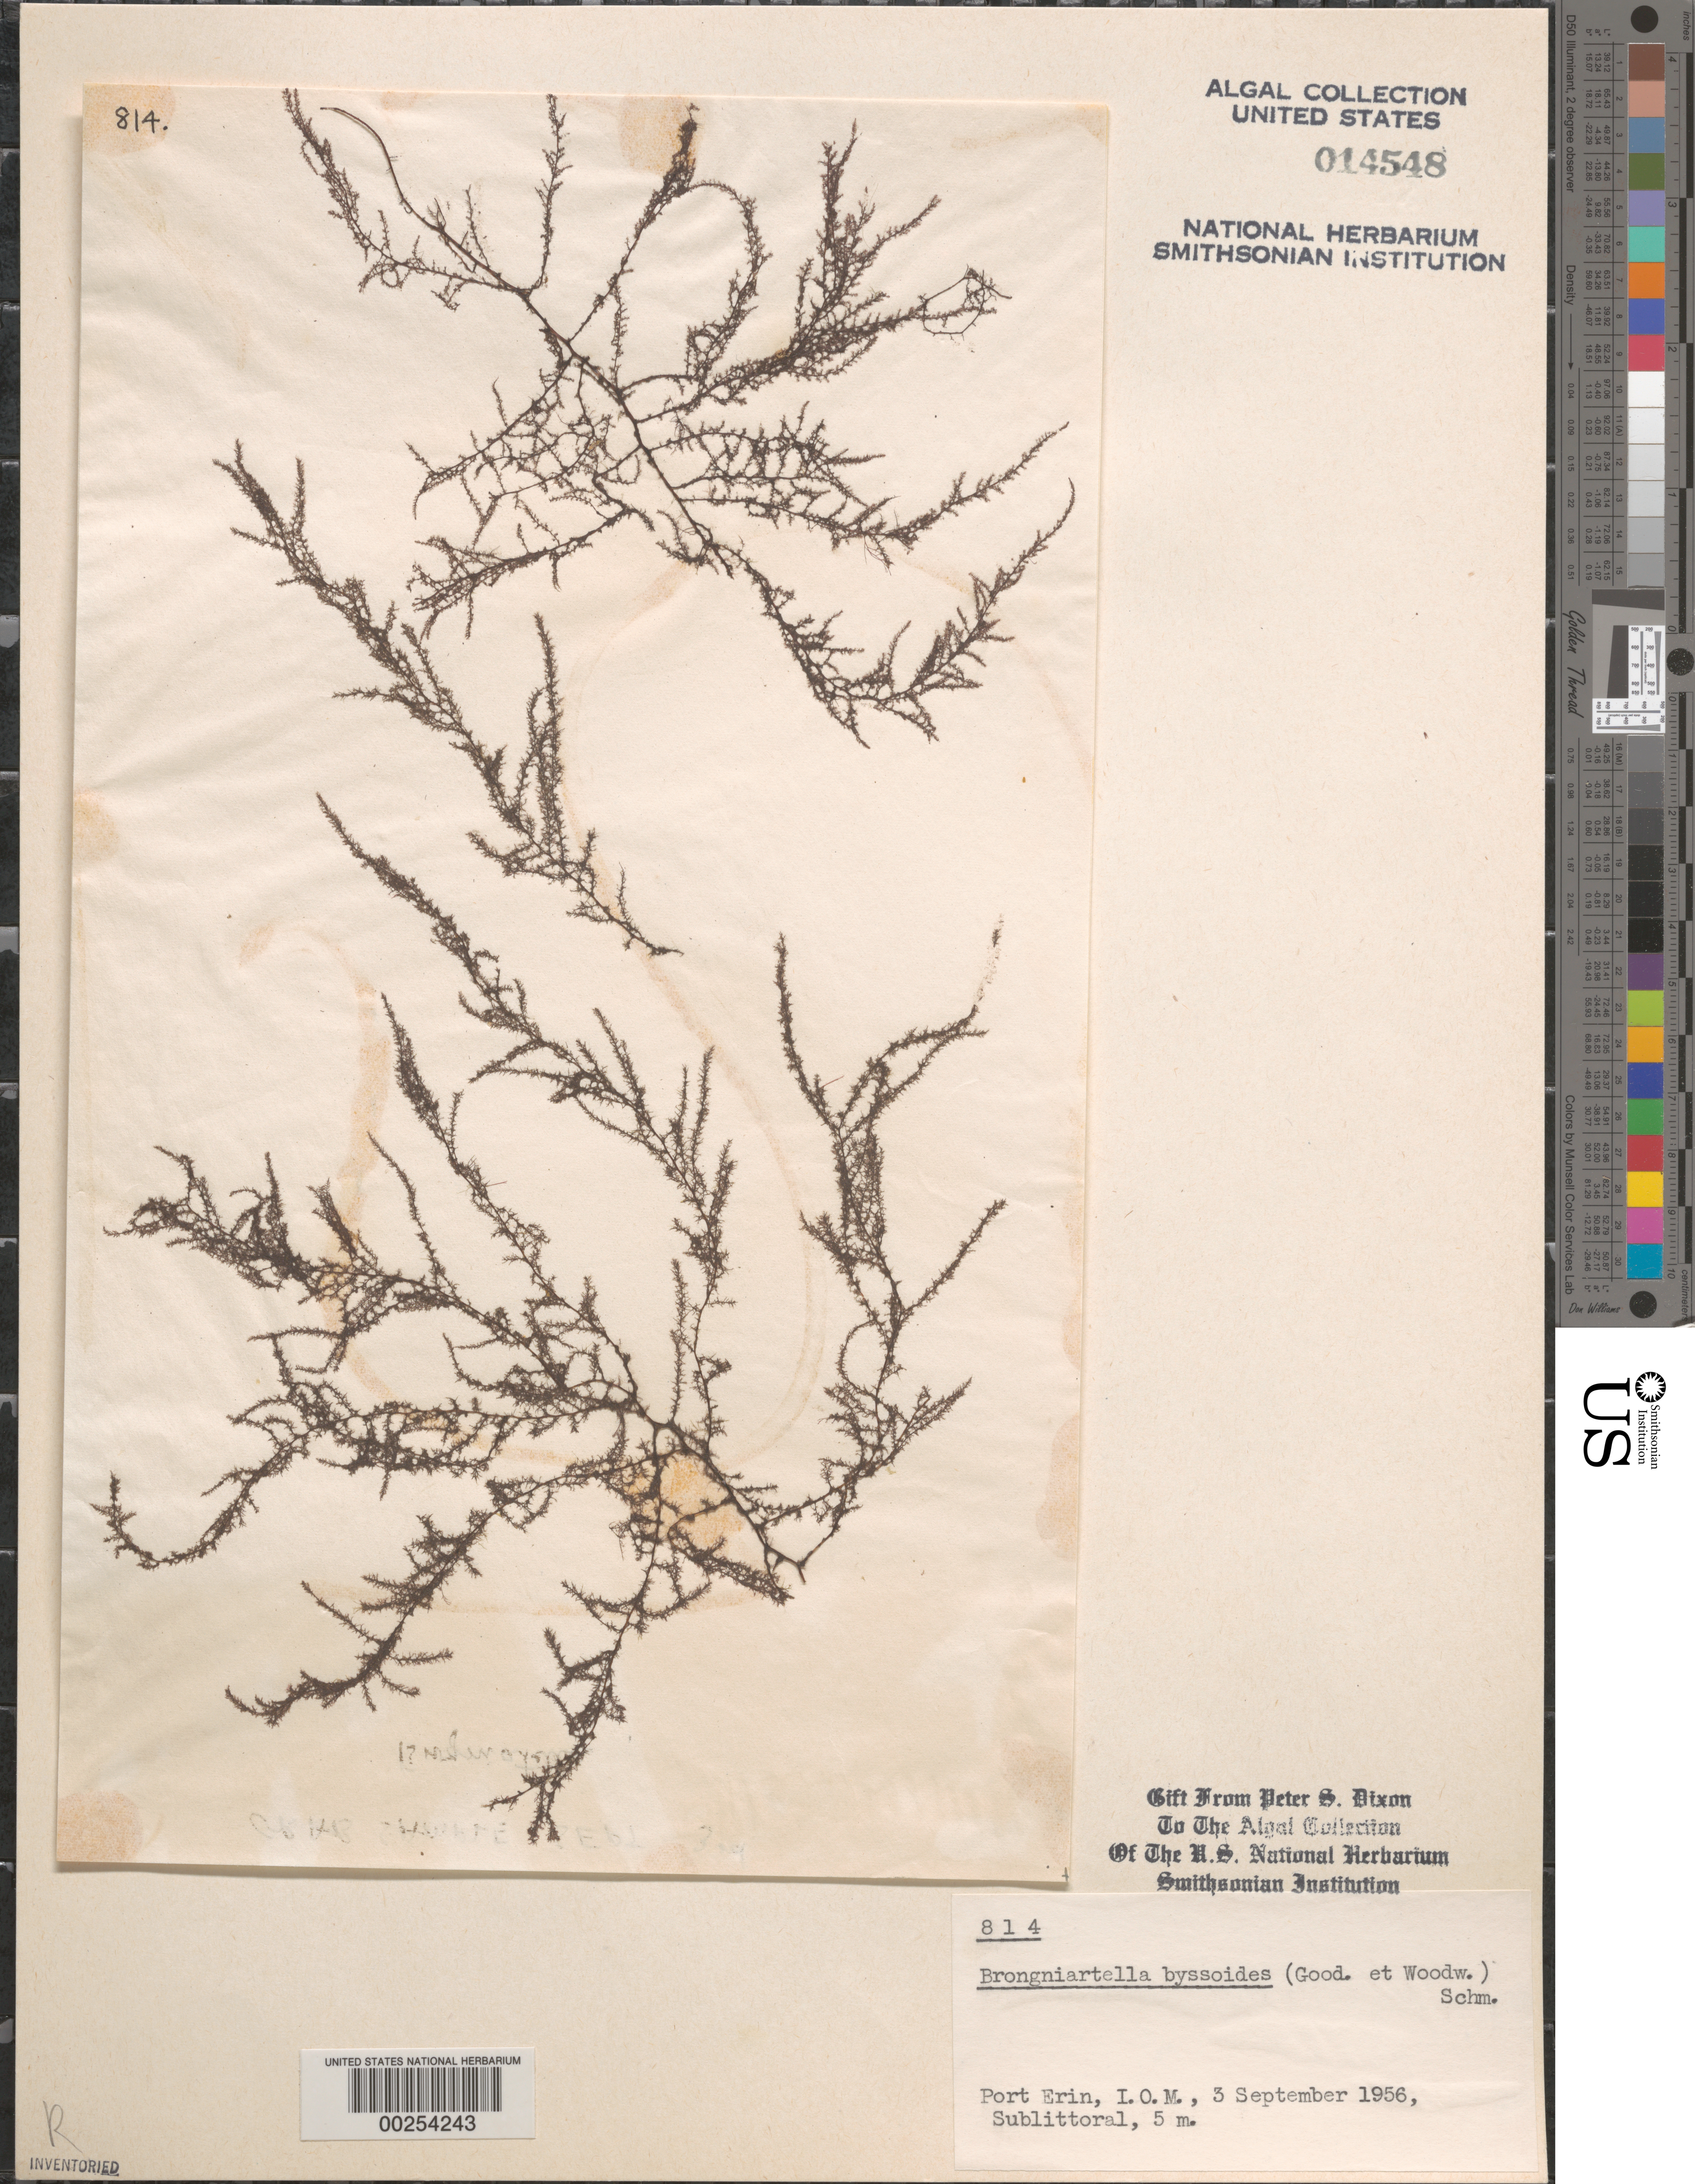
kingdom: Plantae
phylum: Rhodophyta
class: Florideophyceae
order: Ceramiales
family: Rhodomelaceae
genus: Brongniartella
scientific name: Brongniartella byssoides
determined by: Dixon, P. S.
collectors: P. S. Dixon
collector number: PSD 814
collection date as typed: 03 Sep 1956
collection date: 1956-09-03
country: United Kingdom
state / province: England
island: Isle of Man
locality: Port Erin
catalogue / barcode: US 14548